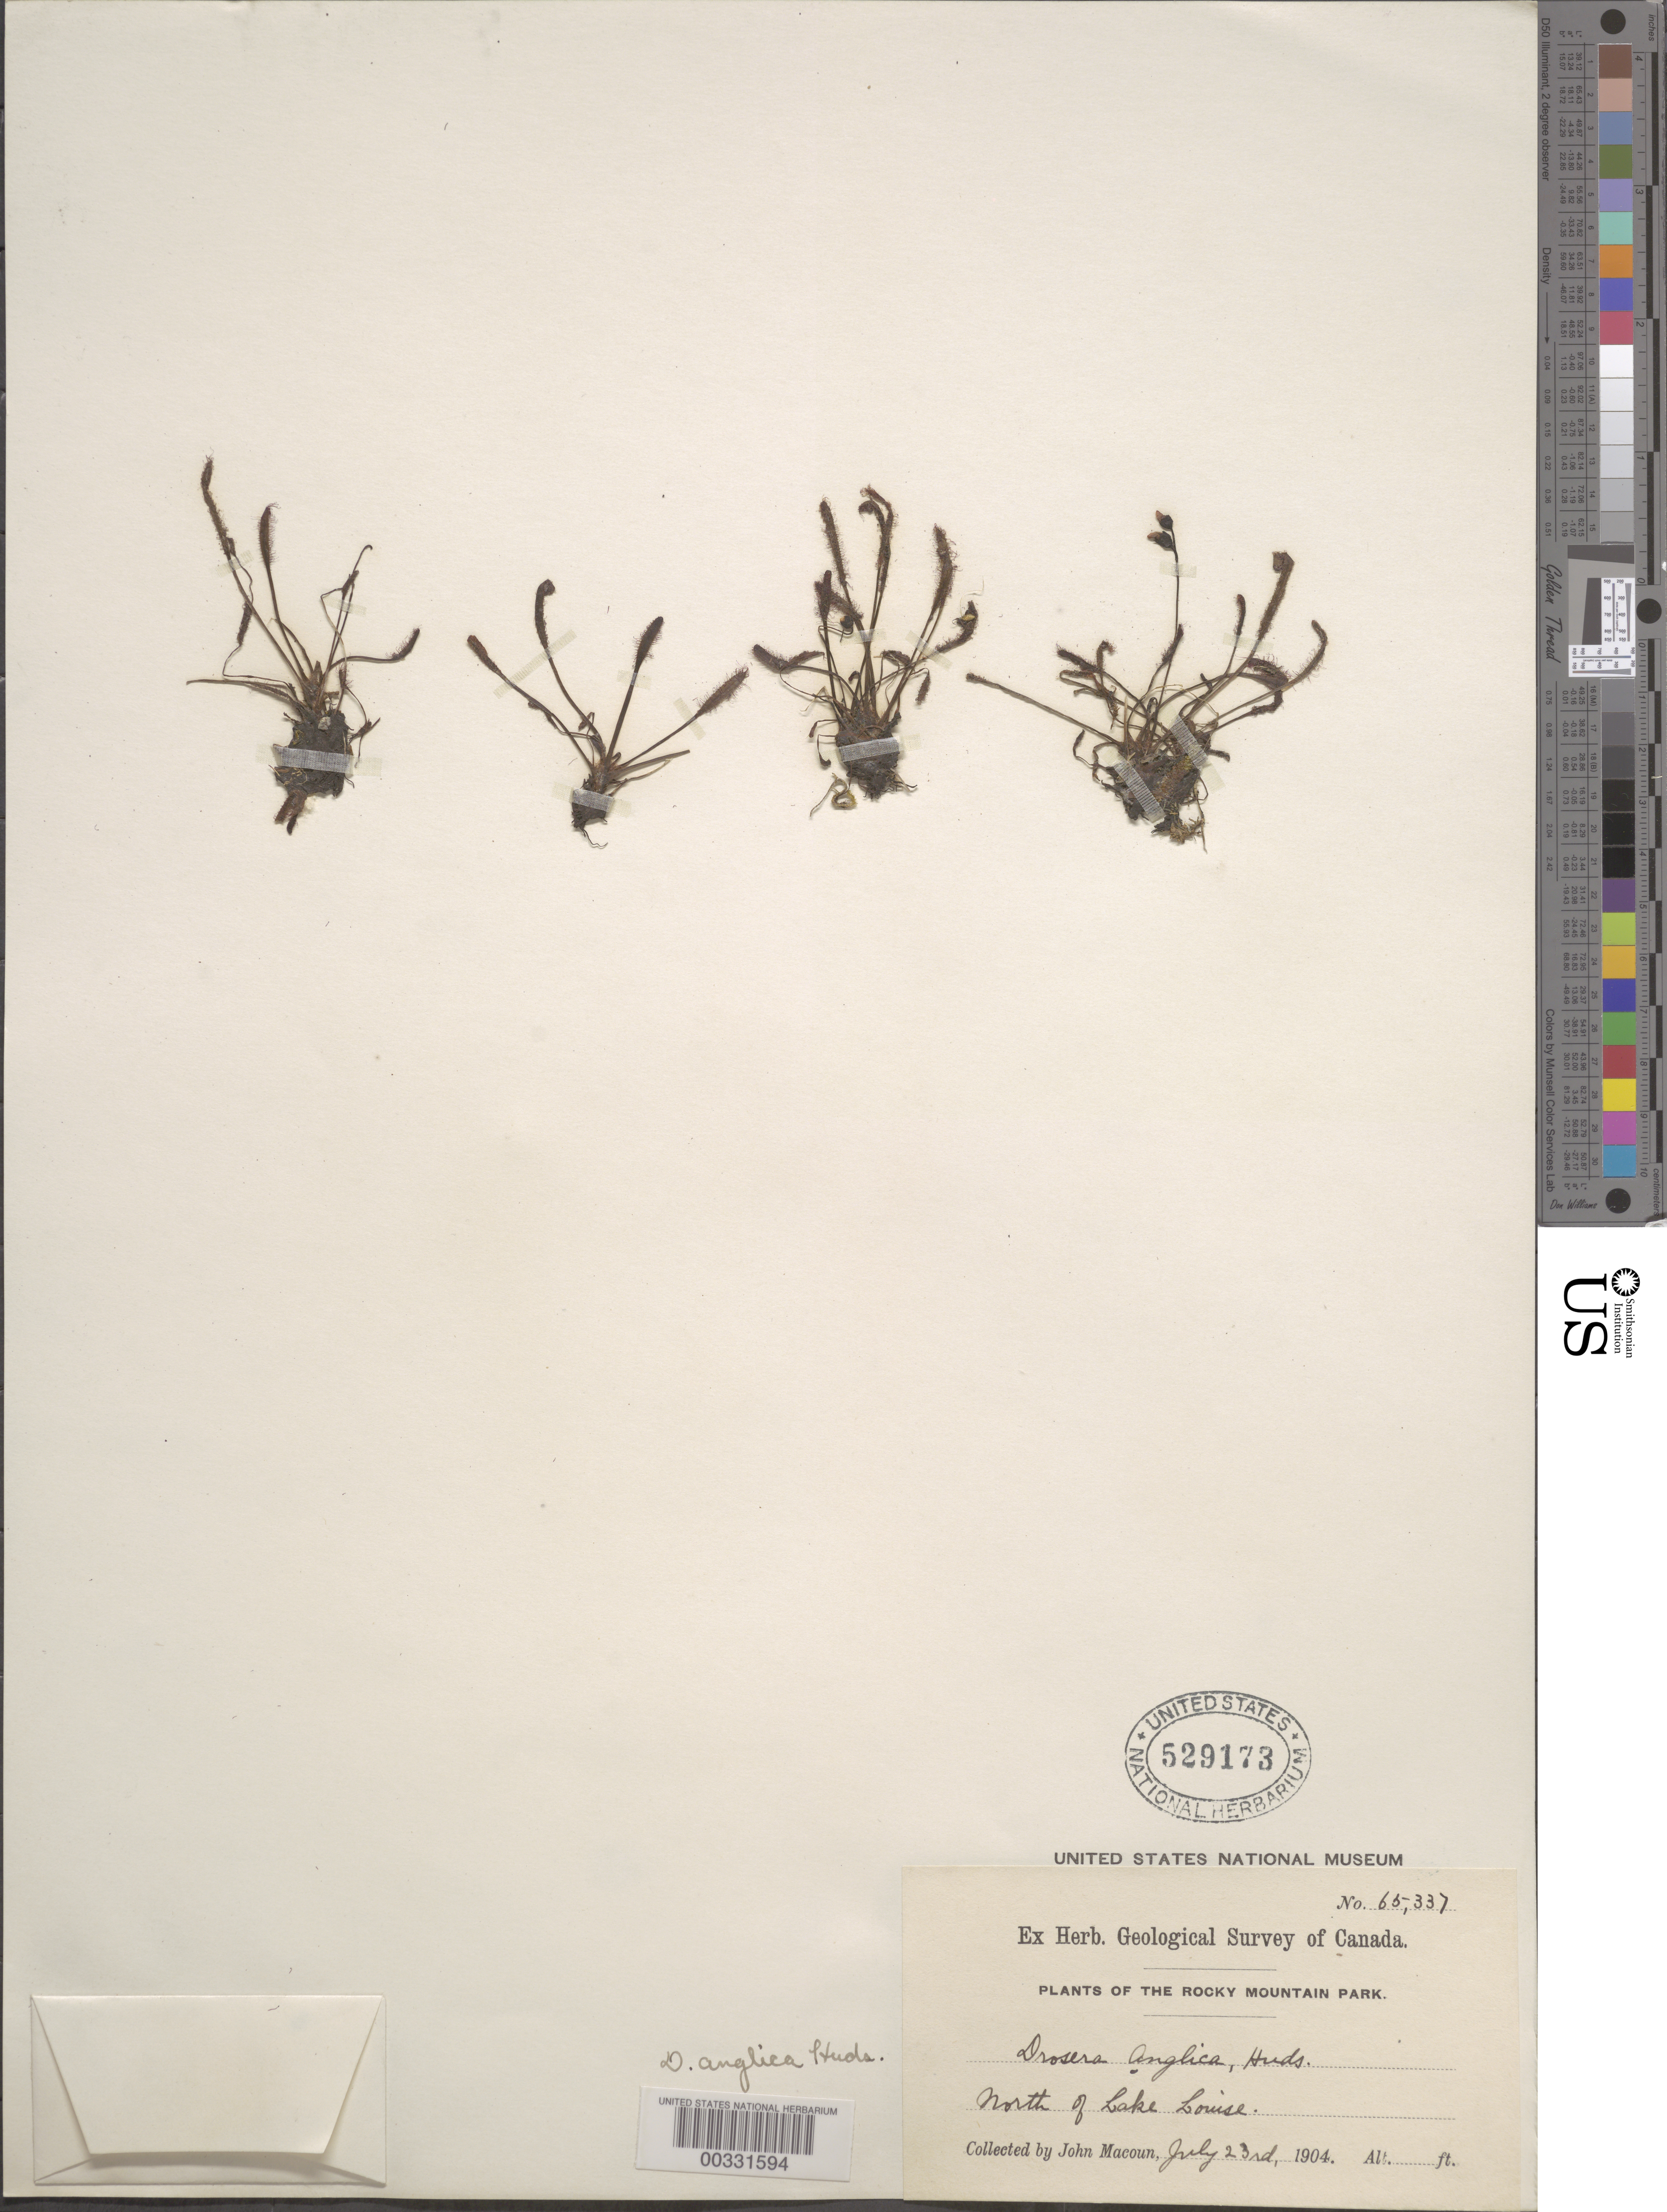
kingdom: Plantae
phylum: Tracheophyta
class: Magnoliopsida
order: Caryophyllales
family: Droseraceae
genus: Drosera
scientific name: Drosera anglica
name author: Huds.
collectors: J. M. Macoun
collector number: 65-337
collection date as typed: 23 Jul 1904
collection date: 1904-07-23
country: Canada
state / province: Alberta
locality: North of lake louise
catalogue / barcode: US 529173